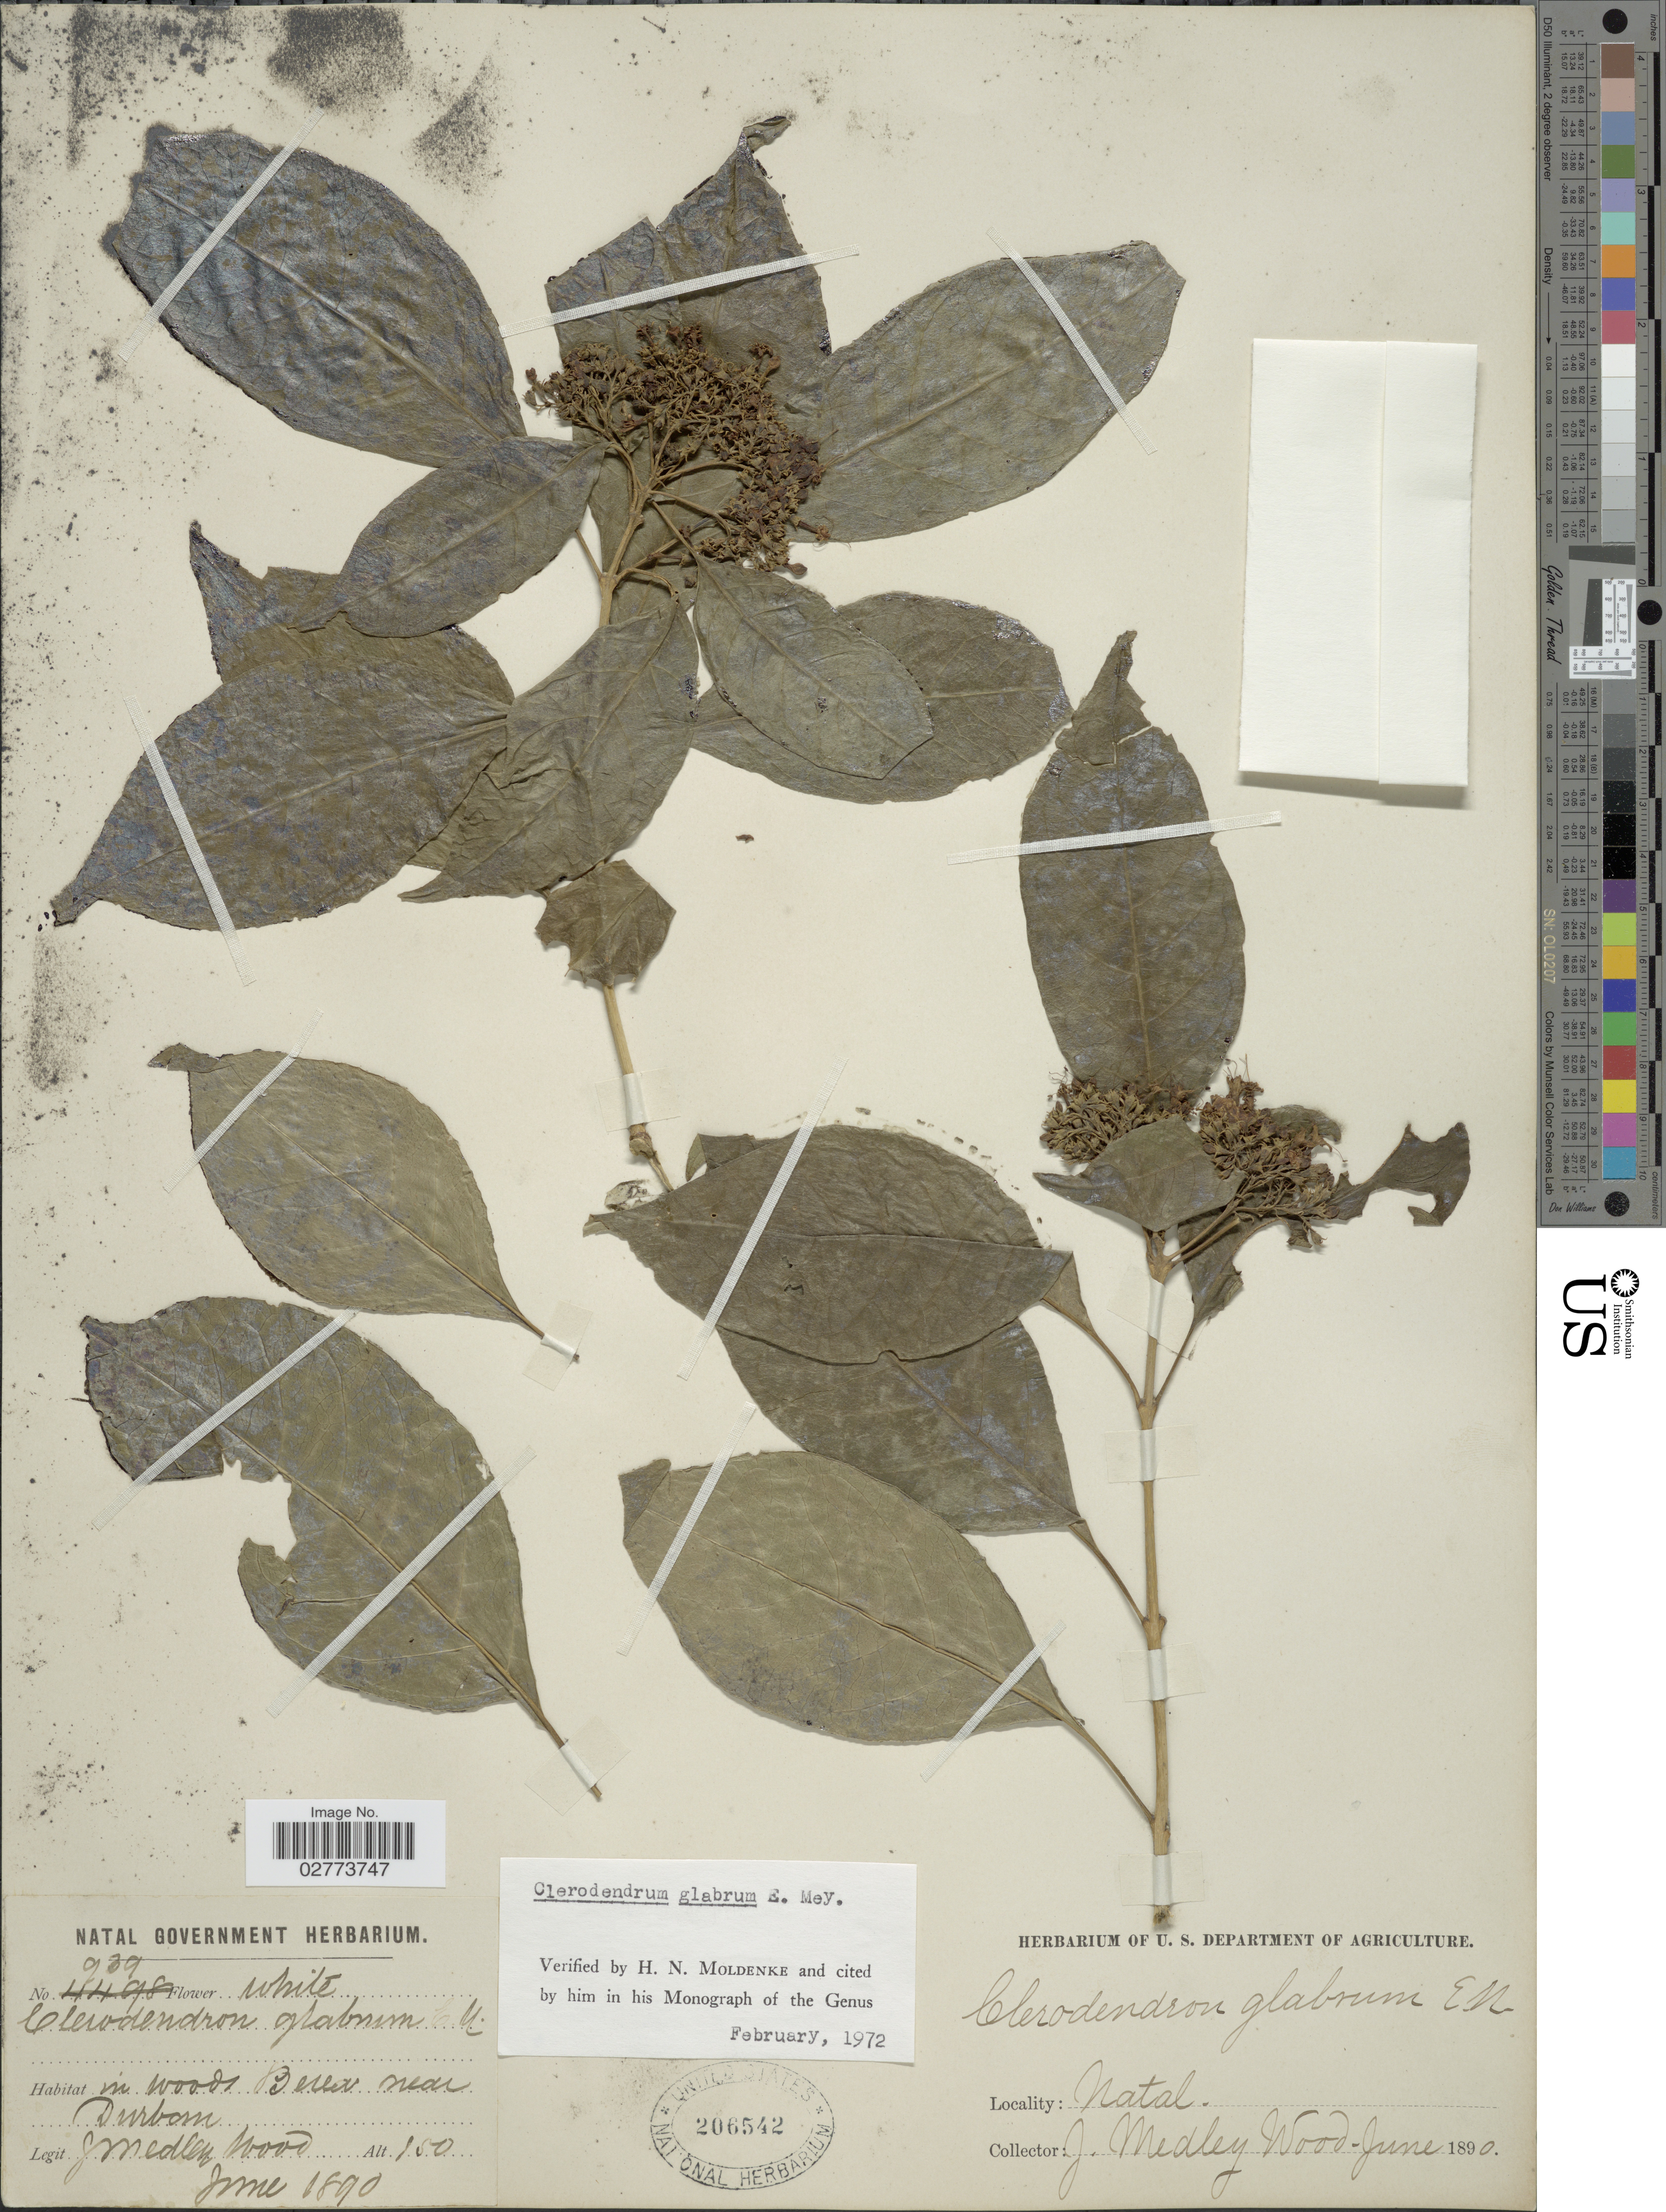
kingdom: Plantae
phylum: Tracheophyta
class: Magnoliopsida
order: Lamiales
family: Lamiaceae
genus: Clerodendrum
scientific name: Clerodendrum glabrum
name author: E. Mey.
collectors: J. Medley Wood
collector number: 939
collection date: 1890-06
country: South Africa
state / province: KwaZulu-Natal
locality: Natal, in woods Berea near Durban.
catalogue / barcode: US 206542